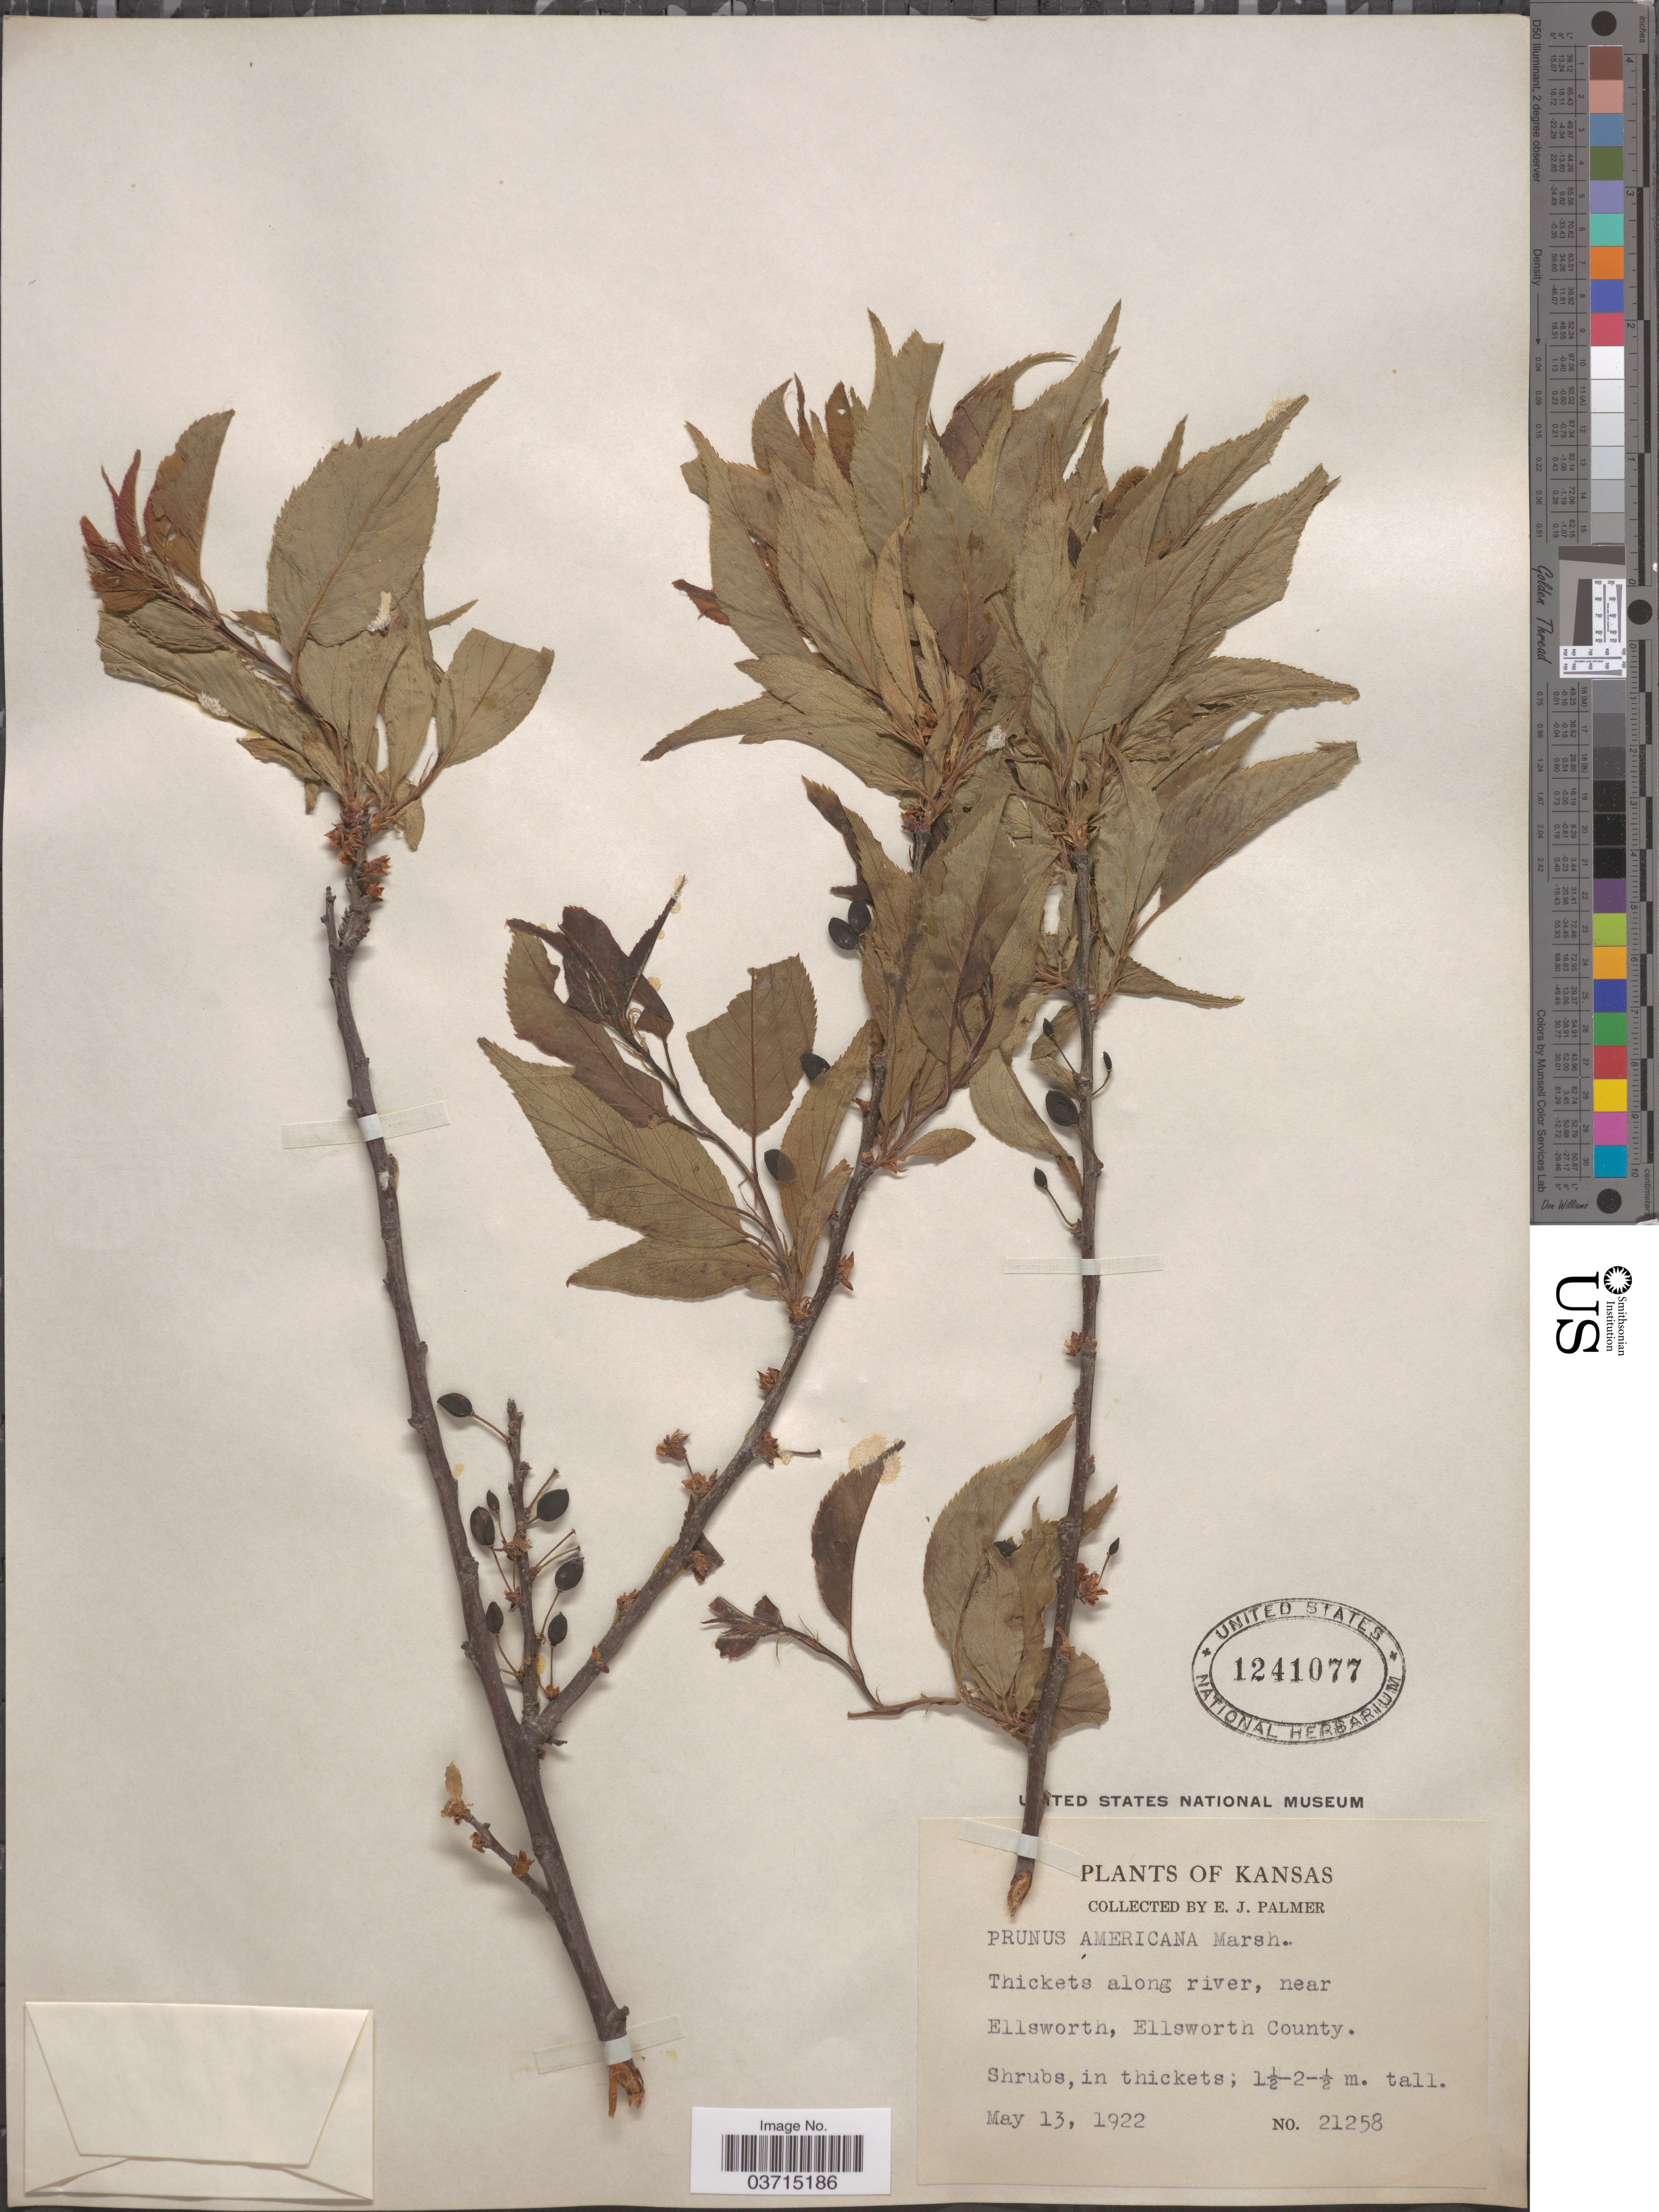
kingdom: Plantae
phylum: Tracheophyta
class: Magnoliopsida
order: Rosales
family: Rosaceae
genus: Prunus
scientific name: Prunus americana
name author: Marshall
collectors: E. J. Palmer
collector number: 21258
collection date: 1922-05-13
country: United States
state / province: Kansas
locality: Near Ellsworth, Ellsworth County.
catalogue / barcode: US 1241077